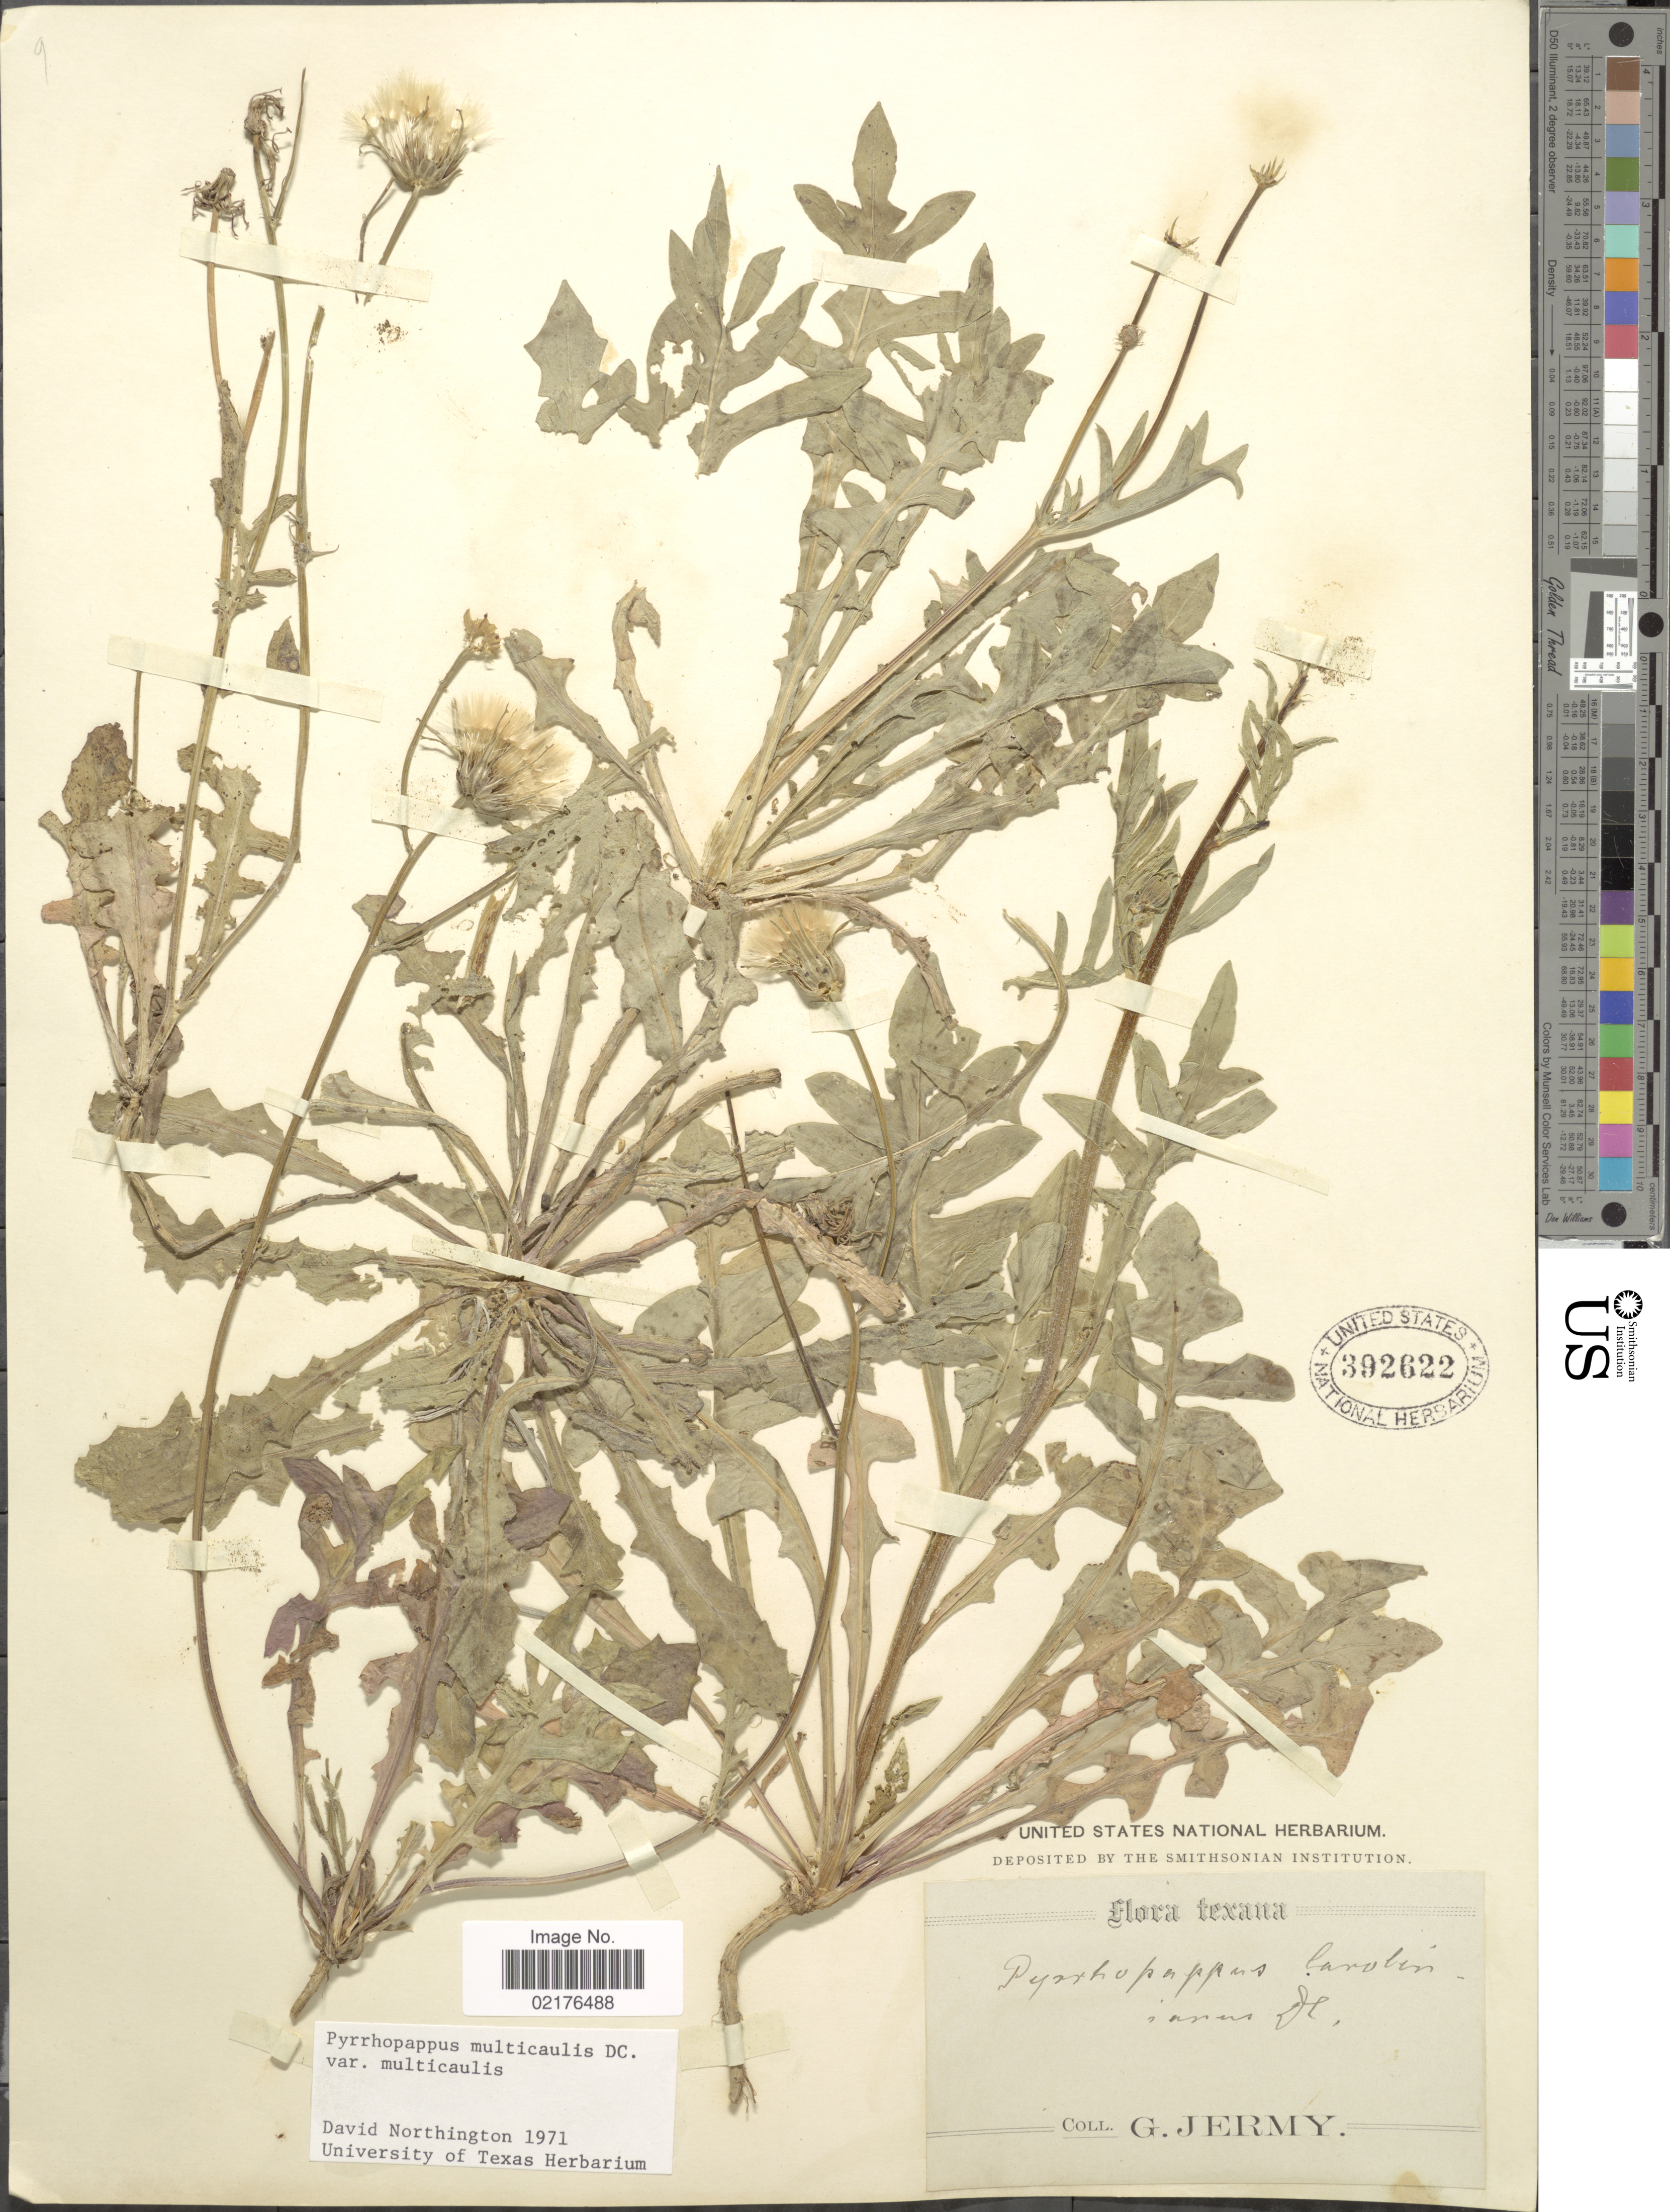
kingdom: Plantae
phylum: Tracheophyta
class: Magnoliopsida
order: Asterales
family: Asteraceae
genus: Pyrrhopappus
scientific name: Pyrrhopappus pauciflorus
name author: (D. Don) DC.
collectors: G. Jermy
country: United States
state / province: Texas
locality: Texana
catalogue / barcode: US 392622